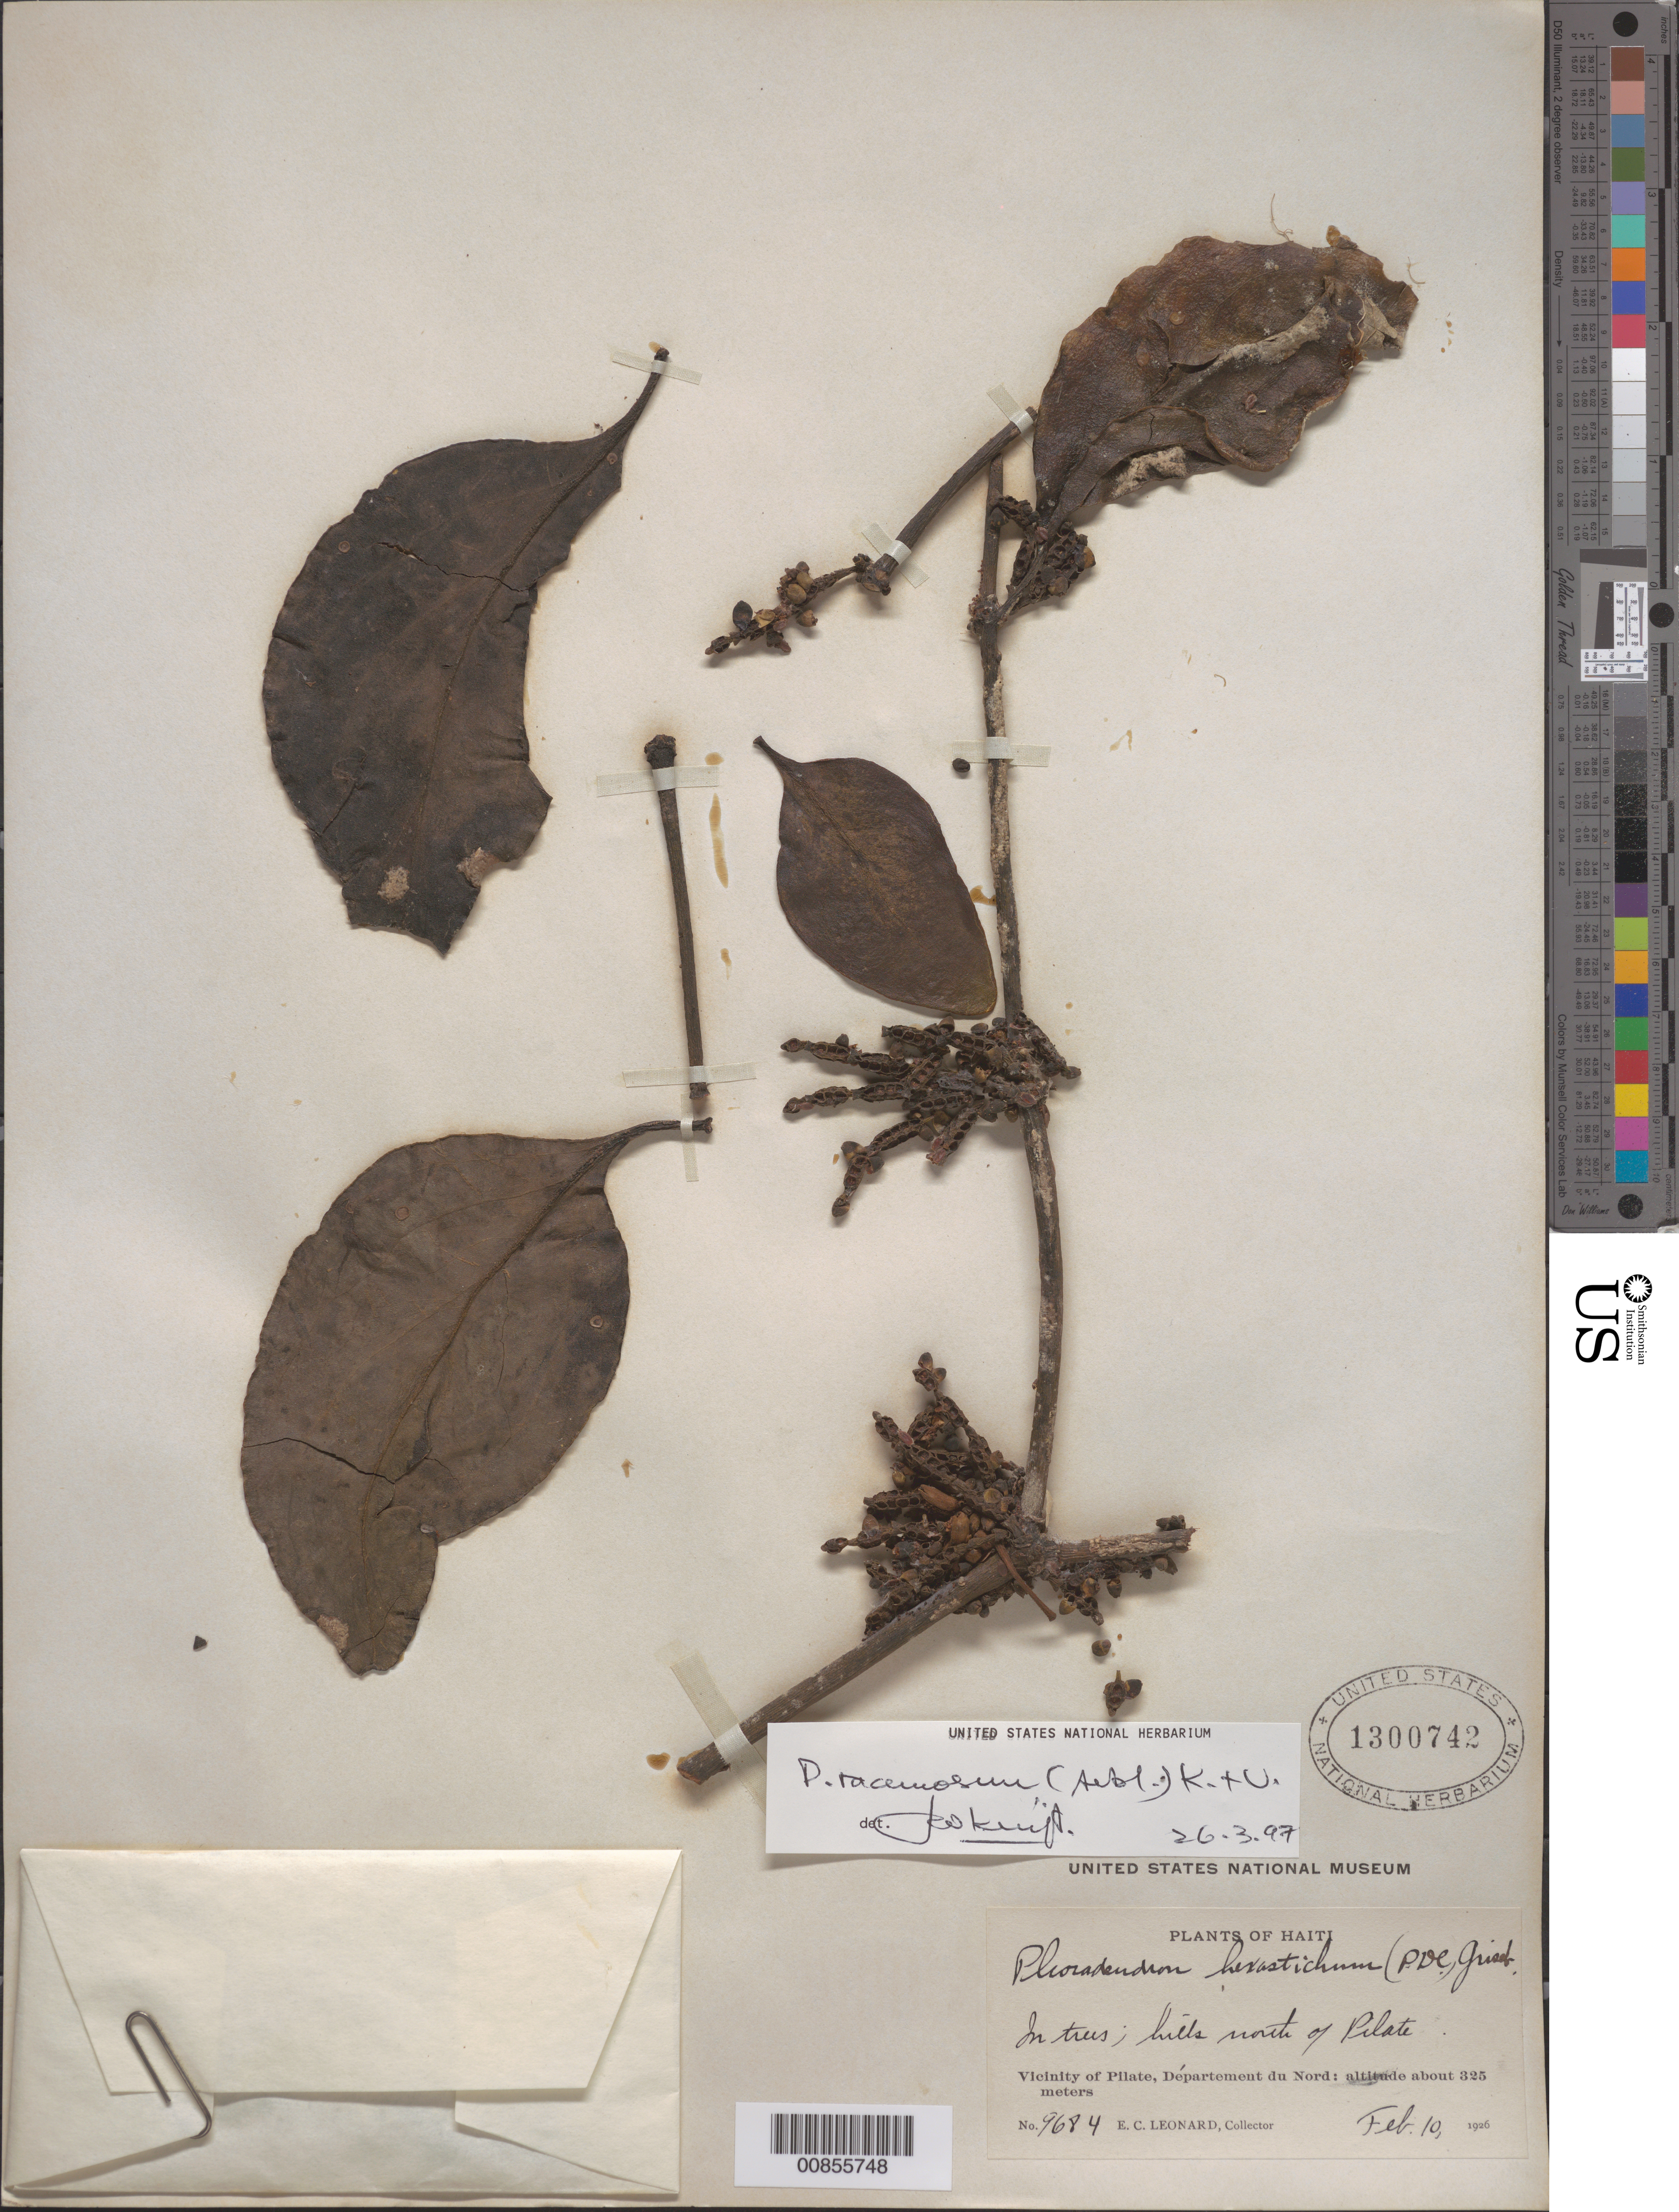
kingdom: Plantae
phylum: Tracheophyta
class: Magnoliopsida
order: Santalales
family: Viscaceae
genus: Phoradendron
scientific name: Phoradendron racemosum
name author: (Aubl.) Krug & Urb.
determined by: Kuijt, Job, (CANADA)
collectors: E. C. Leonard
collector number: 9684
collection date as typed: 10 Feb 1926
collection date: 1926-02-10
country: Haiti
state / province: Nord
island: Hispaniola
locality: Hills north of Pilate.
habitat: In trees.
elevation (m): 325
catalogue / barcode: US 1300742